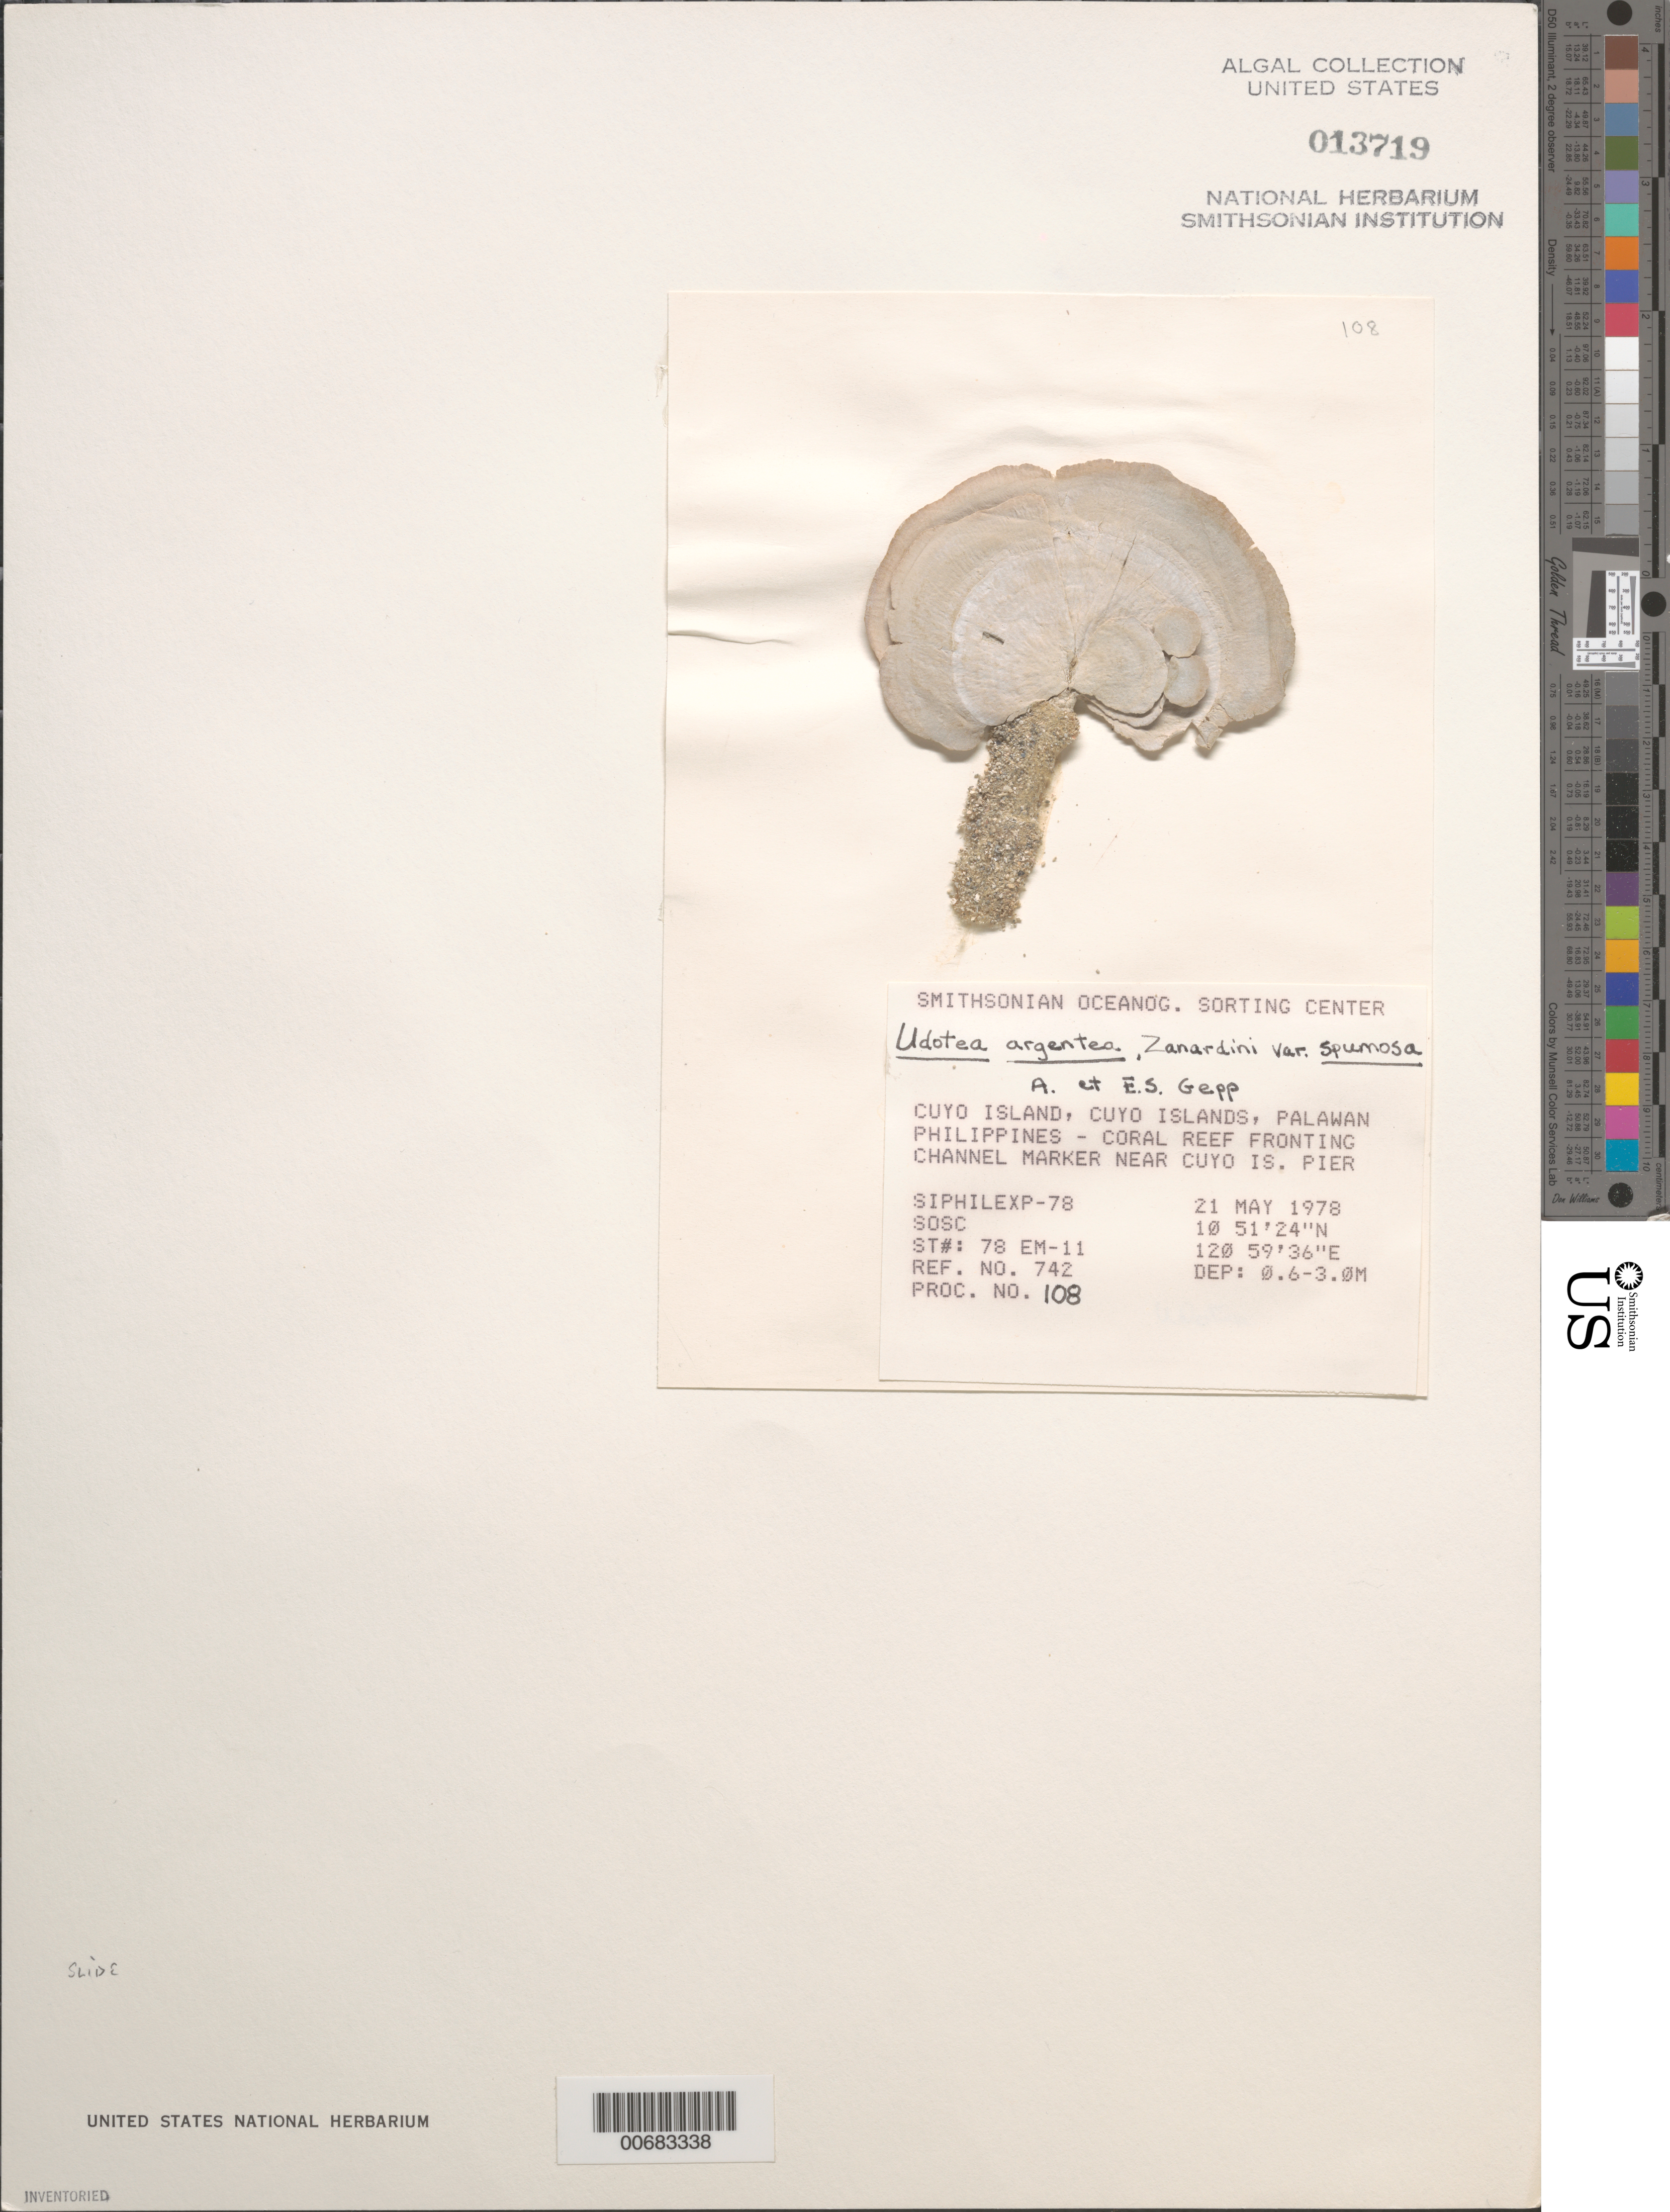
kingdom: Plantae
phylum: Chlorophyta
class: Ulvophyceae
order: Bryopsidales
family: Udoteaceae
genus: Udotea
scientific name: Udotea argentea var. spumosa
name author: A. Gepp & E. Gepp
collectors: Smithsonian Oceanographic Sorting Center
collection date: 1978-05-21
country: Philippines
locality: Cuyo Island, Cuyo Islands, Palawan- Coral Reef Fronting Channel Marker near Cuyo Is. Pier.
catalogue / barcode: US 13719